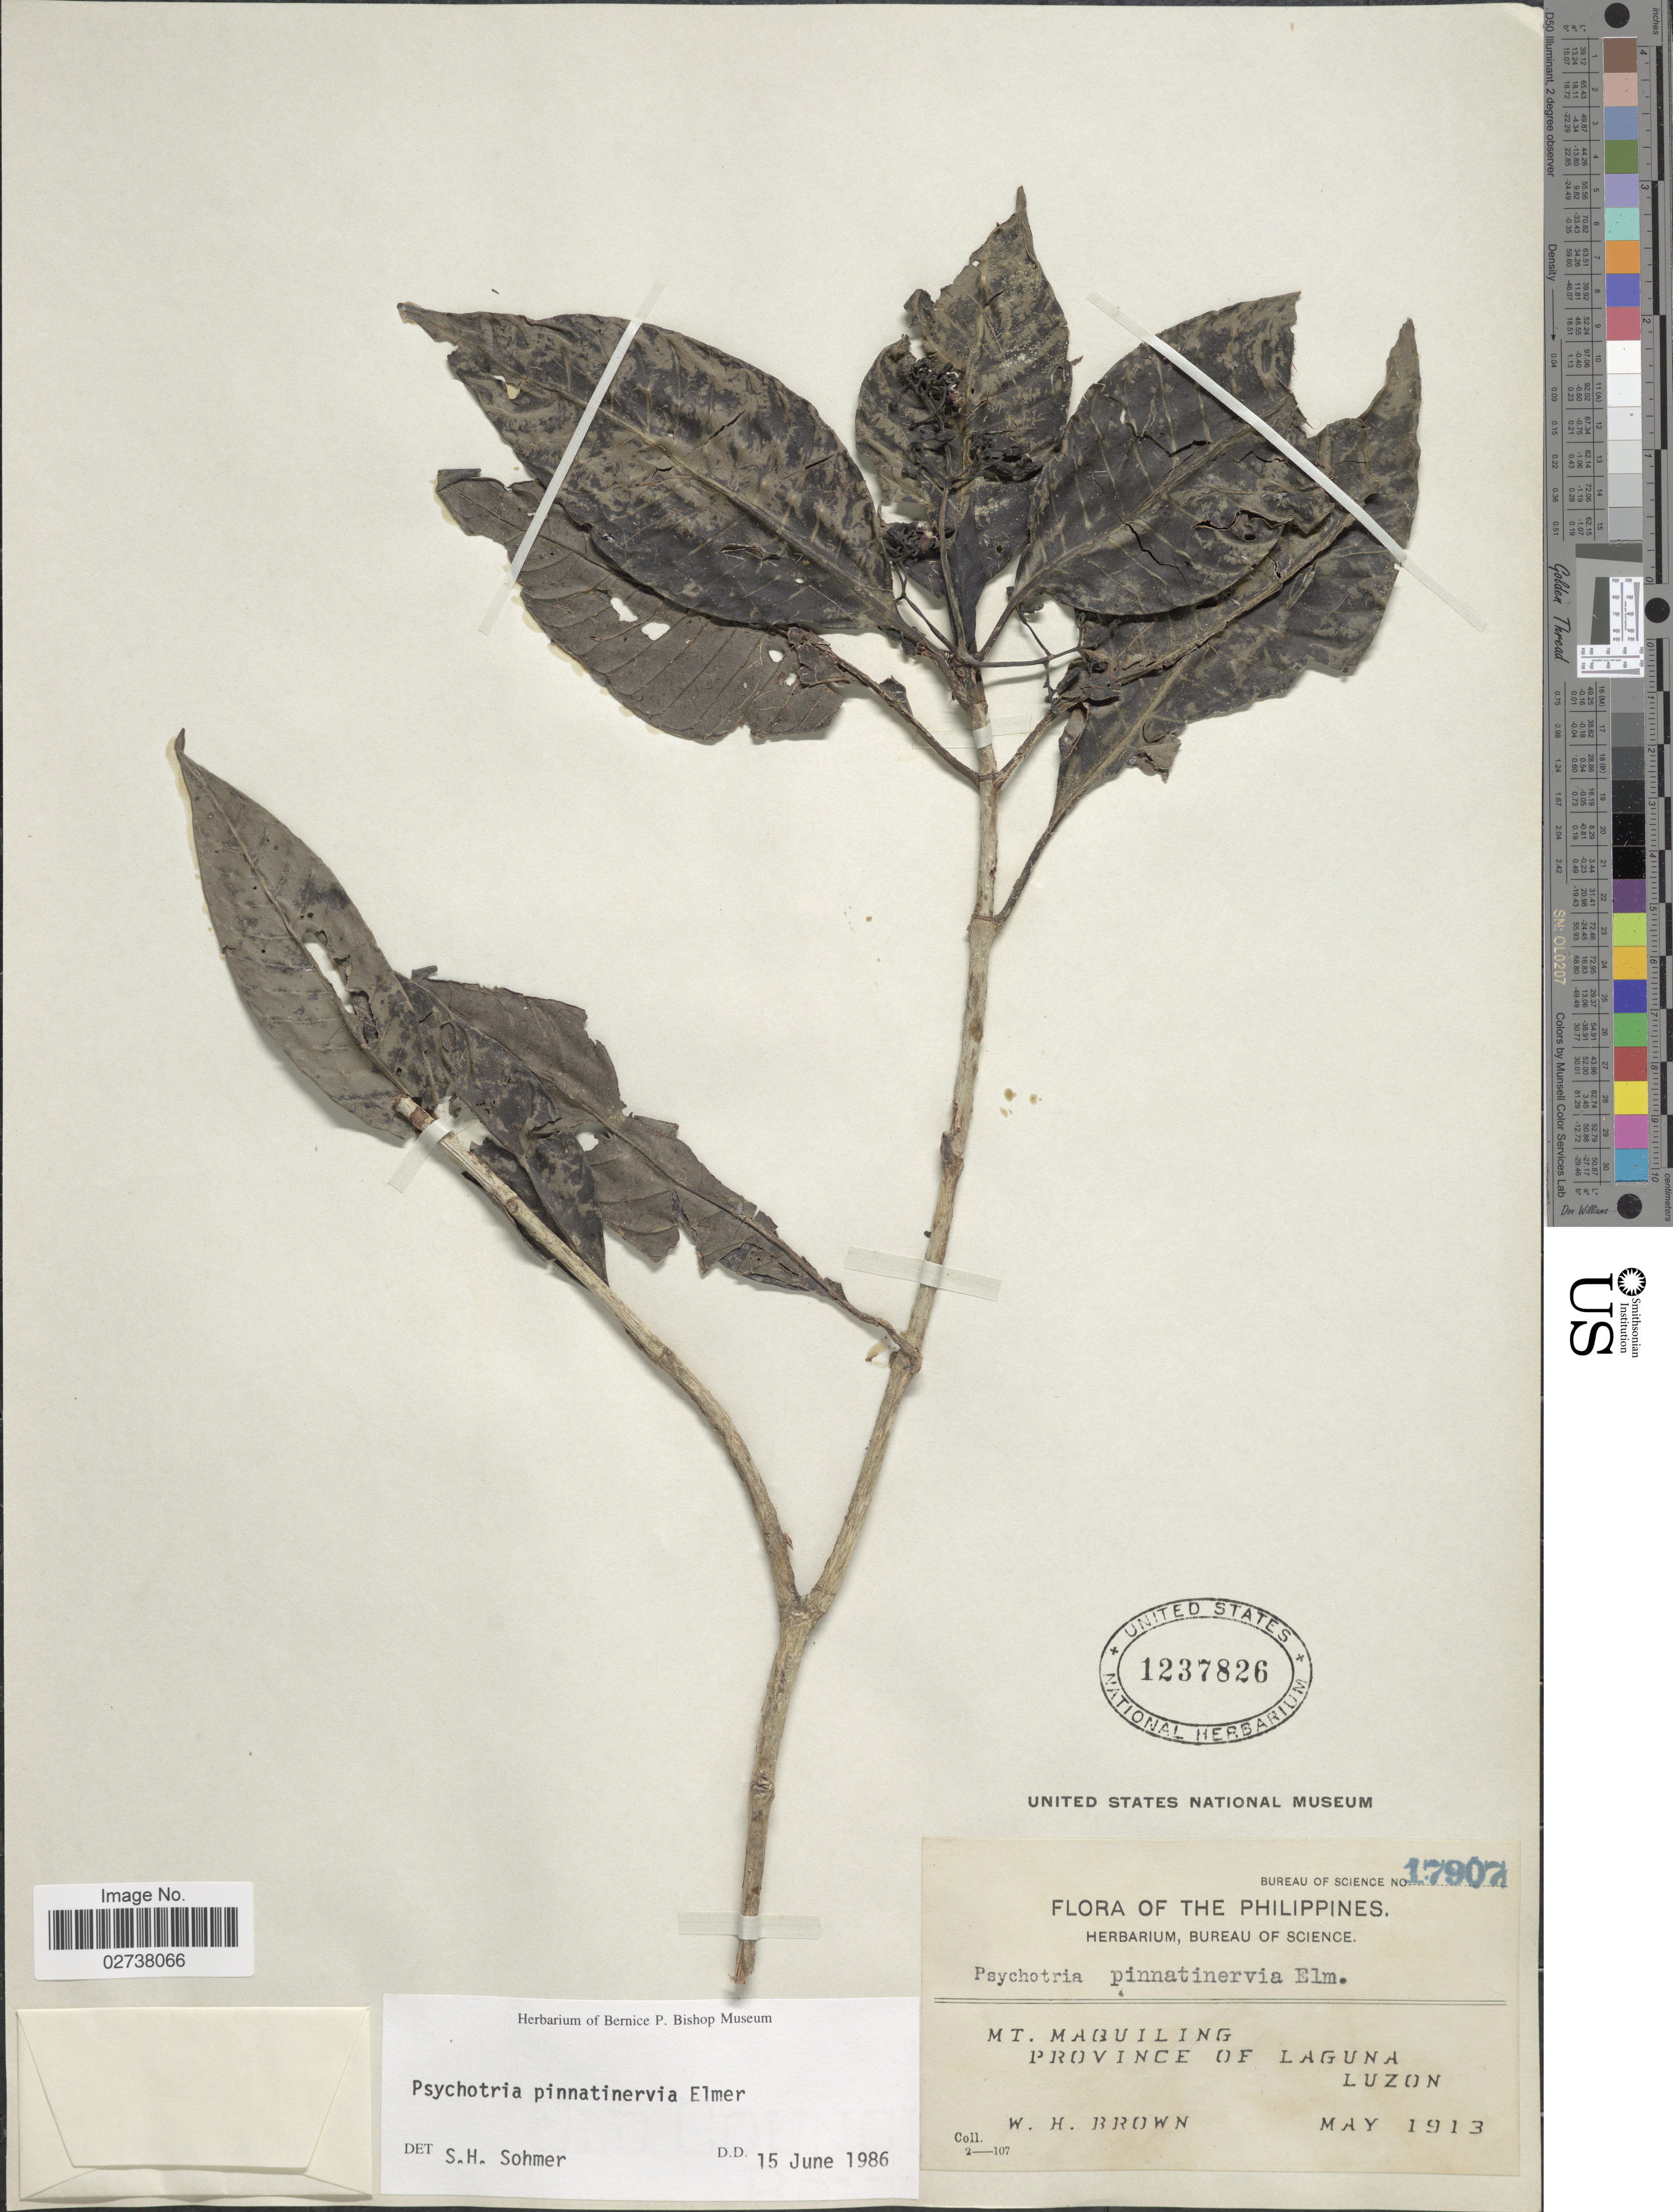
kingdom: Plantae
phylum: Tracheophyta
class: Magnoliopsida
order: Gentianales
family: Rubiaceae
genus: Psychotria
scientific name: Psychotria pinnatinervia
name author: Elmer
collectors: W. H. Brown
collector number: Bureau of Science 17907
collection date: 1913-05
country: Philippines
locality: Mt. Maquiling, Province of Laguna, Luzon.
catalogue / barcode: US 1237826